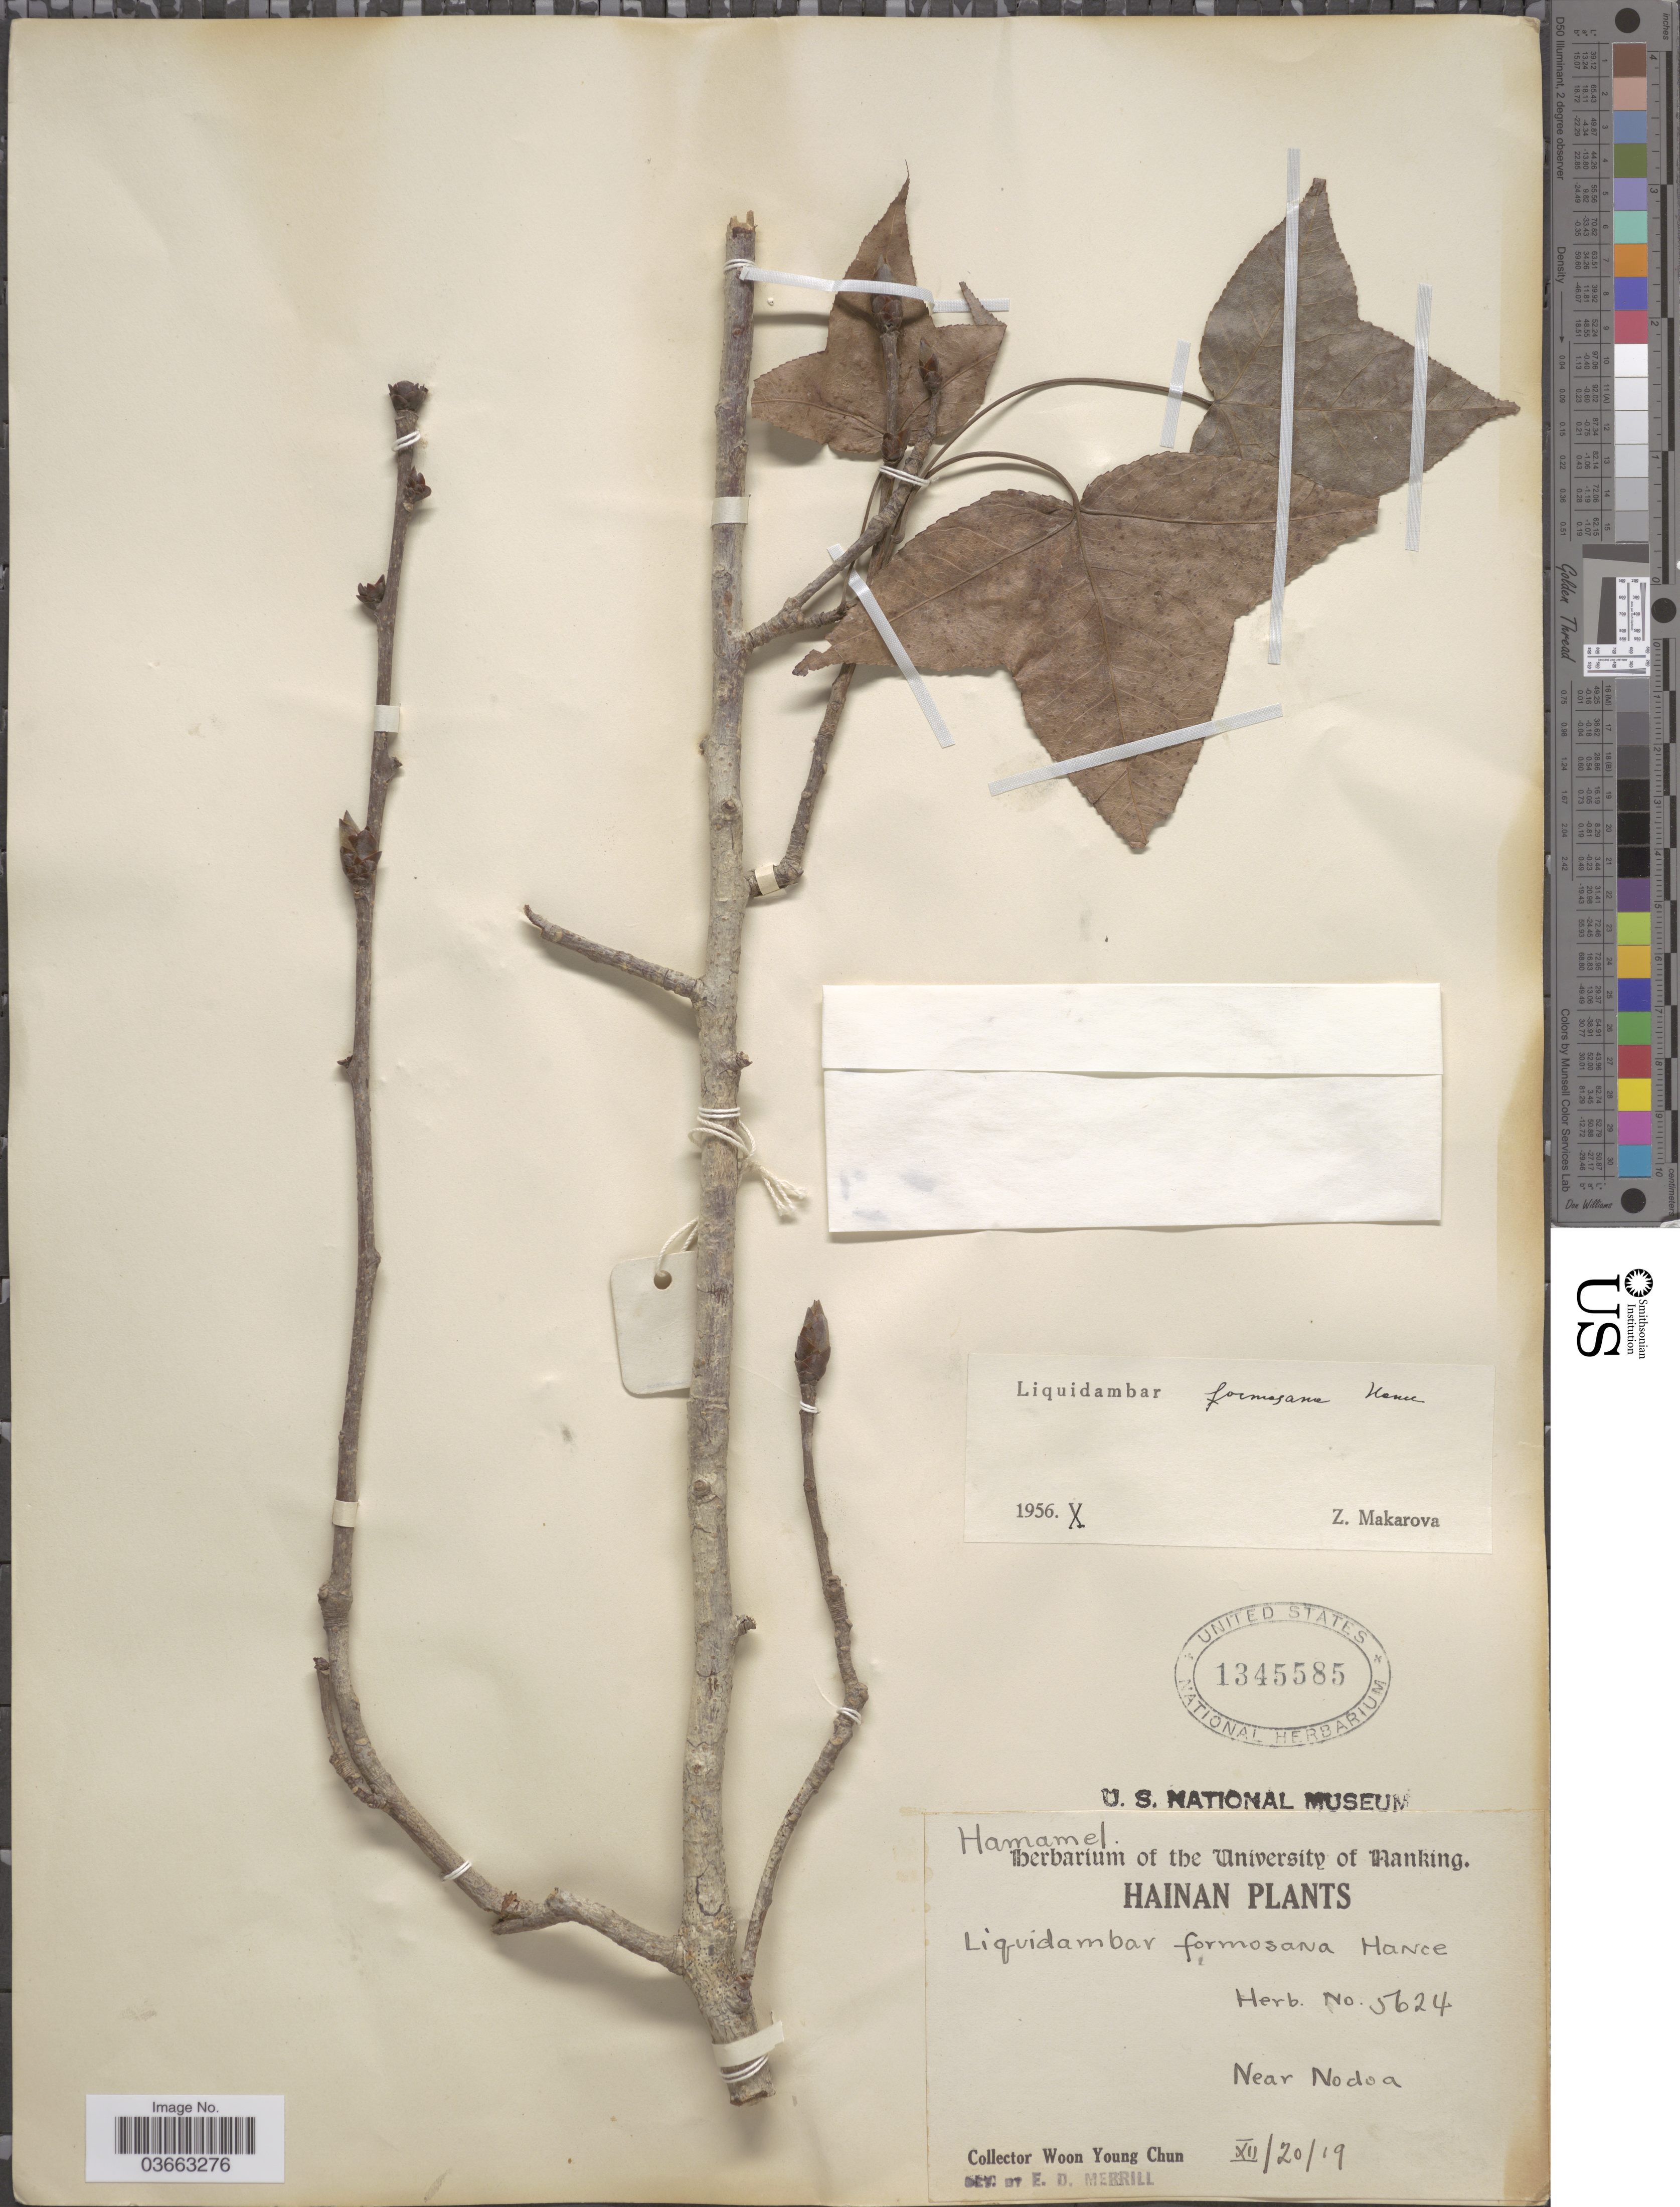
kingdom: Plantae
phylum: Tracheophyta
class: Magnoliopsida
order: Saxifragales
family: Altingiaceae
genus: Liquidambar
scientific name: Liquidambar formosana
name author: Hance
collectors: W. Y. Chun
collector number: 5624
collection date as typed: Transcribed d/m/y: 20/12/19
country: China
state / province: Hainan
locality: Near Nodoa.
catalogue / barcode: US 1345585